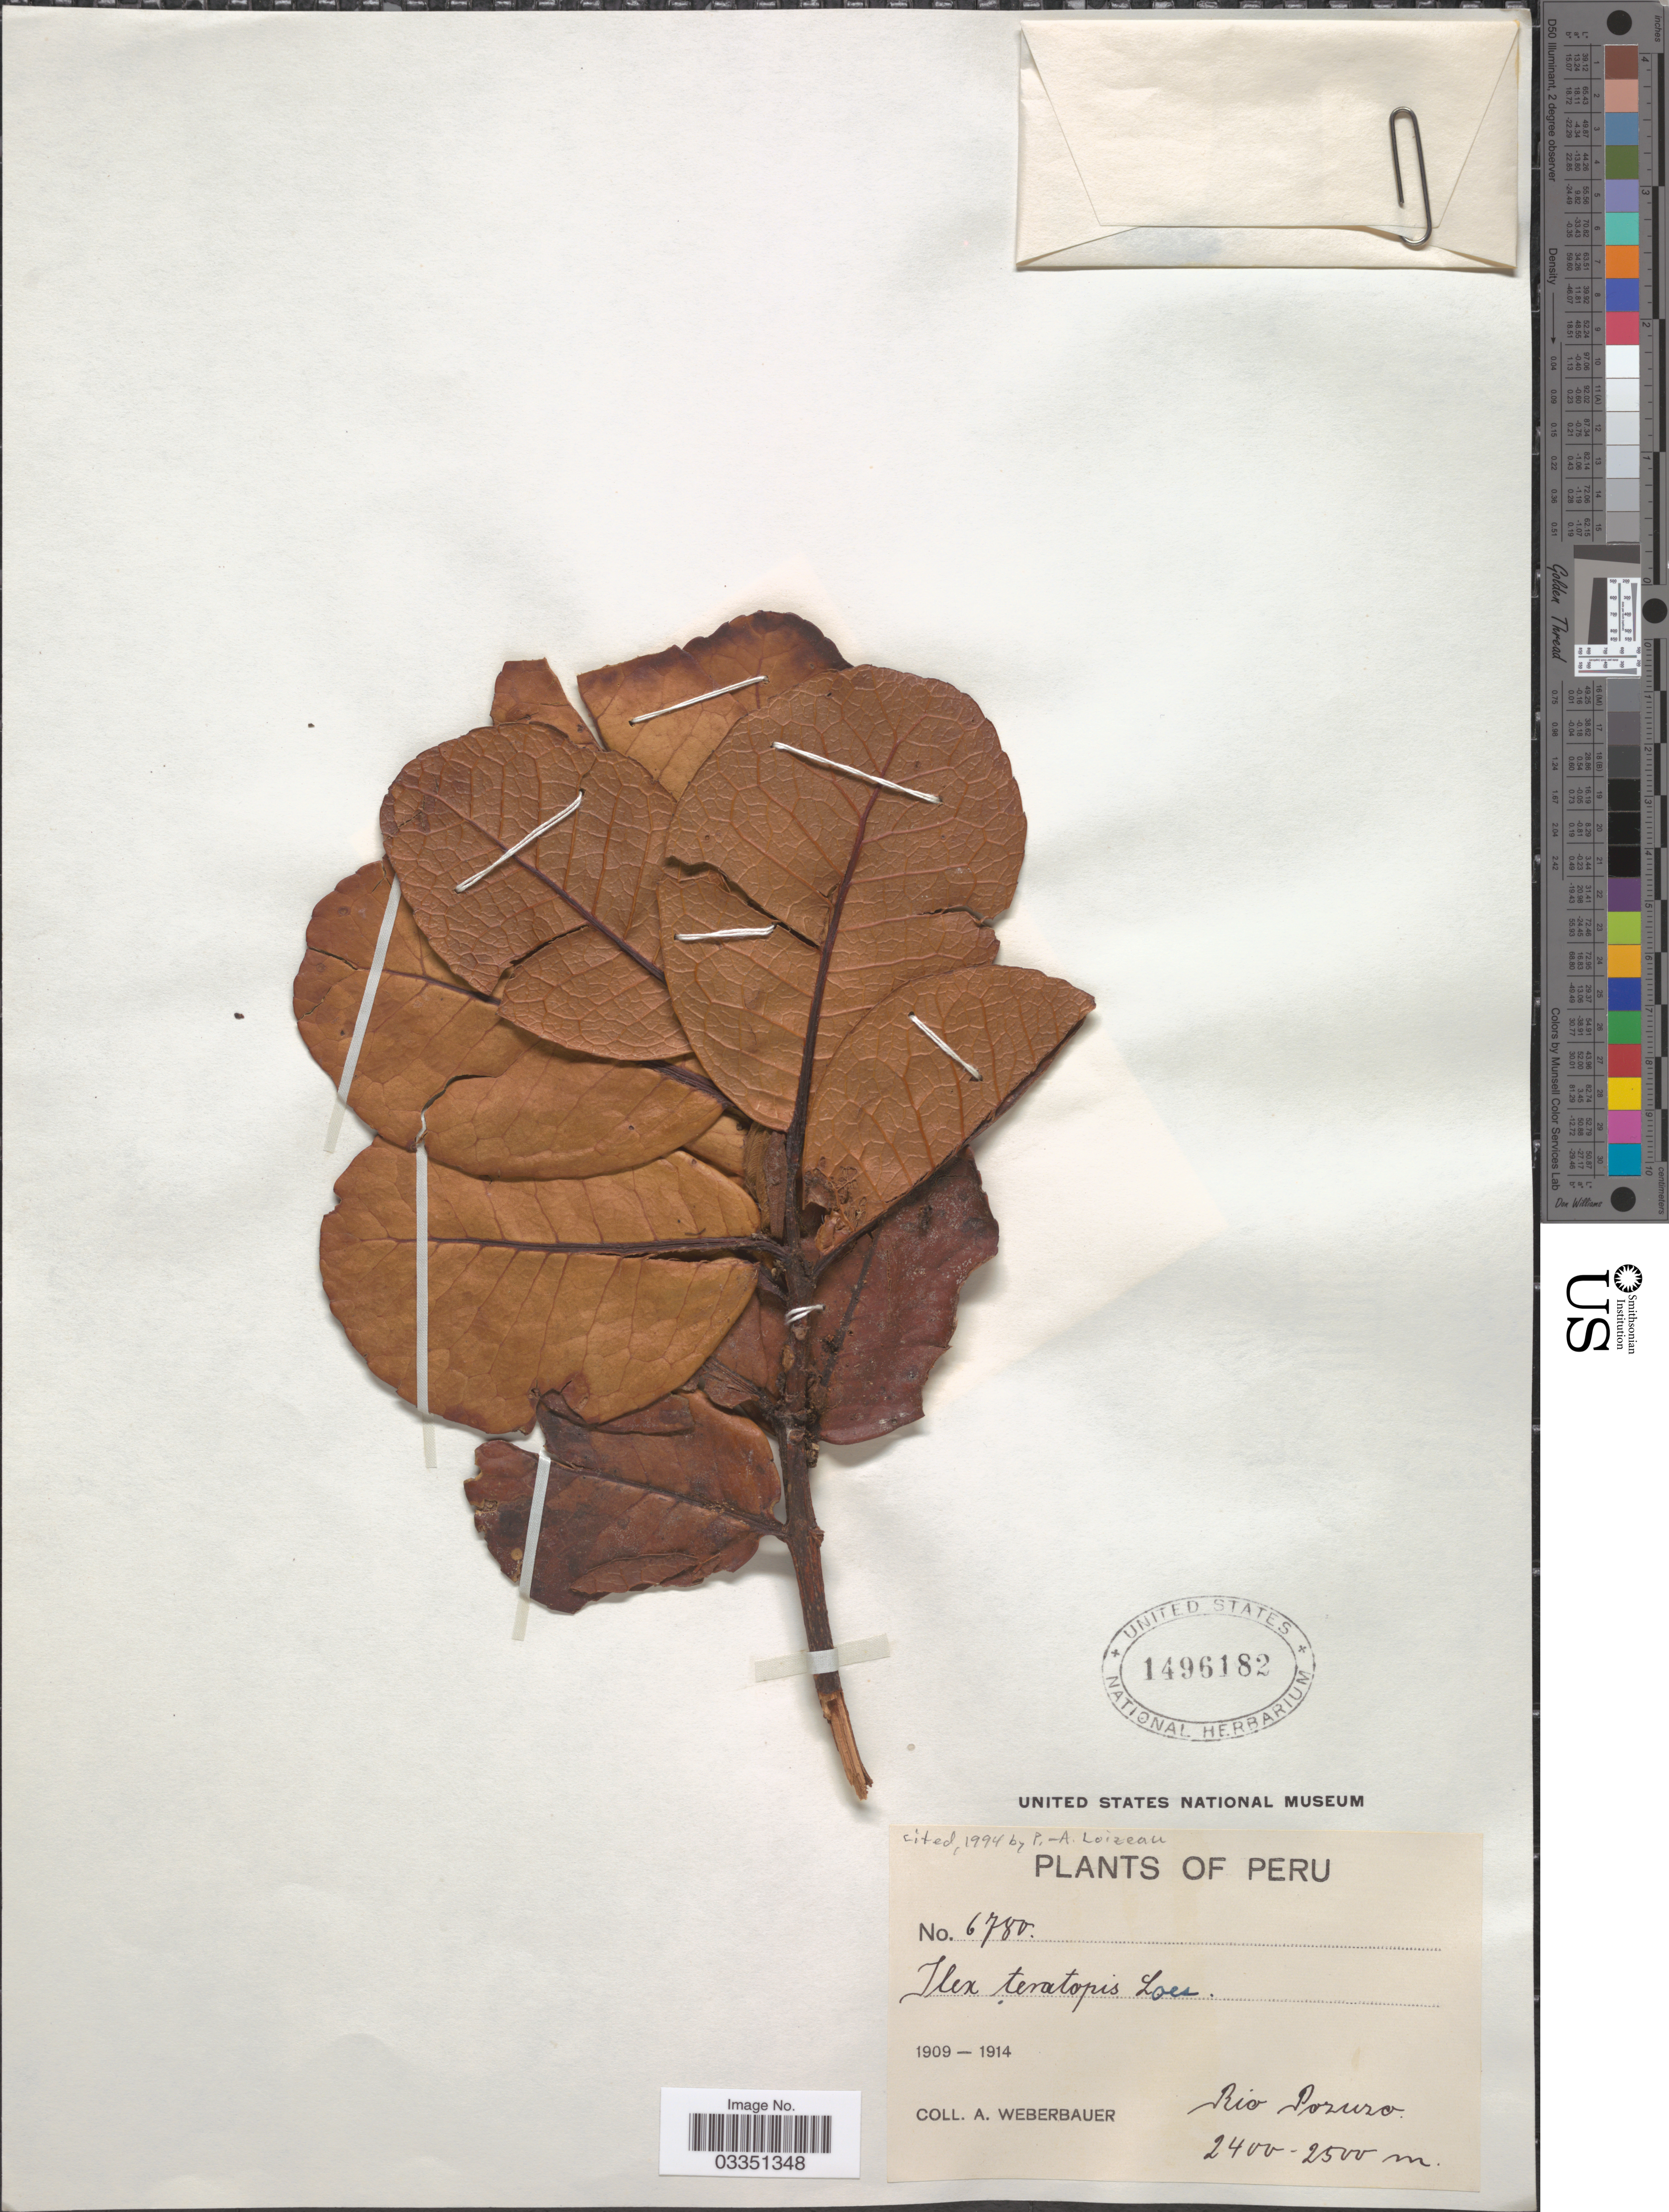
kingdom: Plantae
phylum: Tracheophyta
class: Magnoliopsida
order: Aquifoliales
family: Aquifoliaceae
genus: Ilex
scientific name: Ilex teratopis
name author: Loes.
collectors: A. Weberbauer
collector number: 6780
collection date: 1909/1914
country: Peru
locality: Rio Pozuzo.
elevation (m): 2400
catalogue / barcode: US 1496182